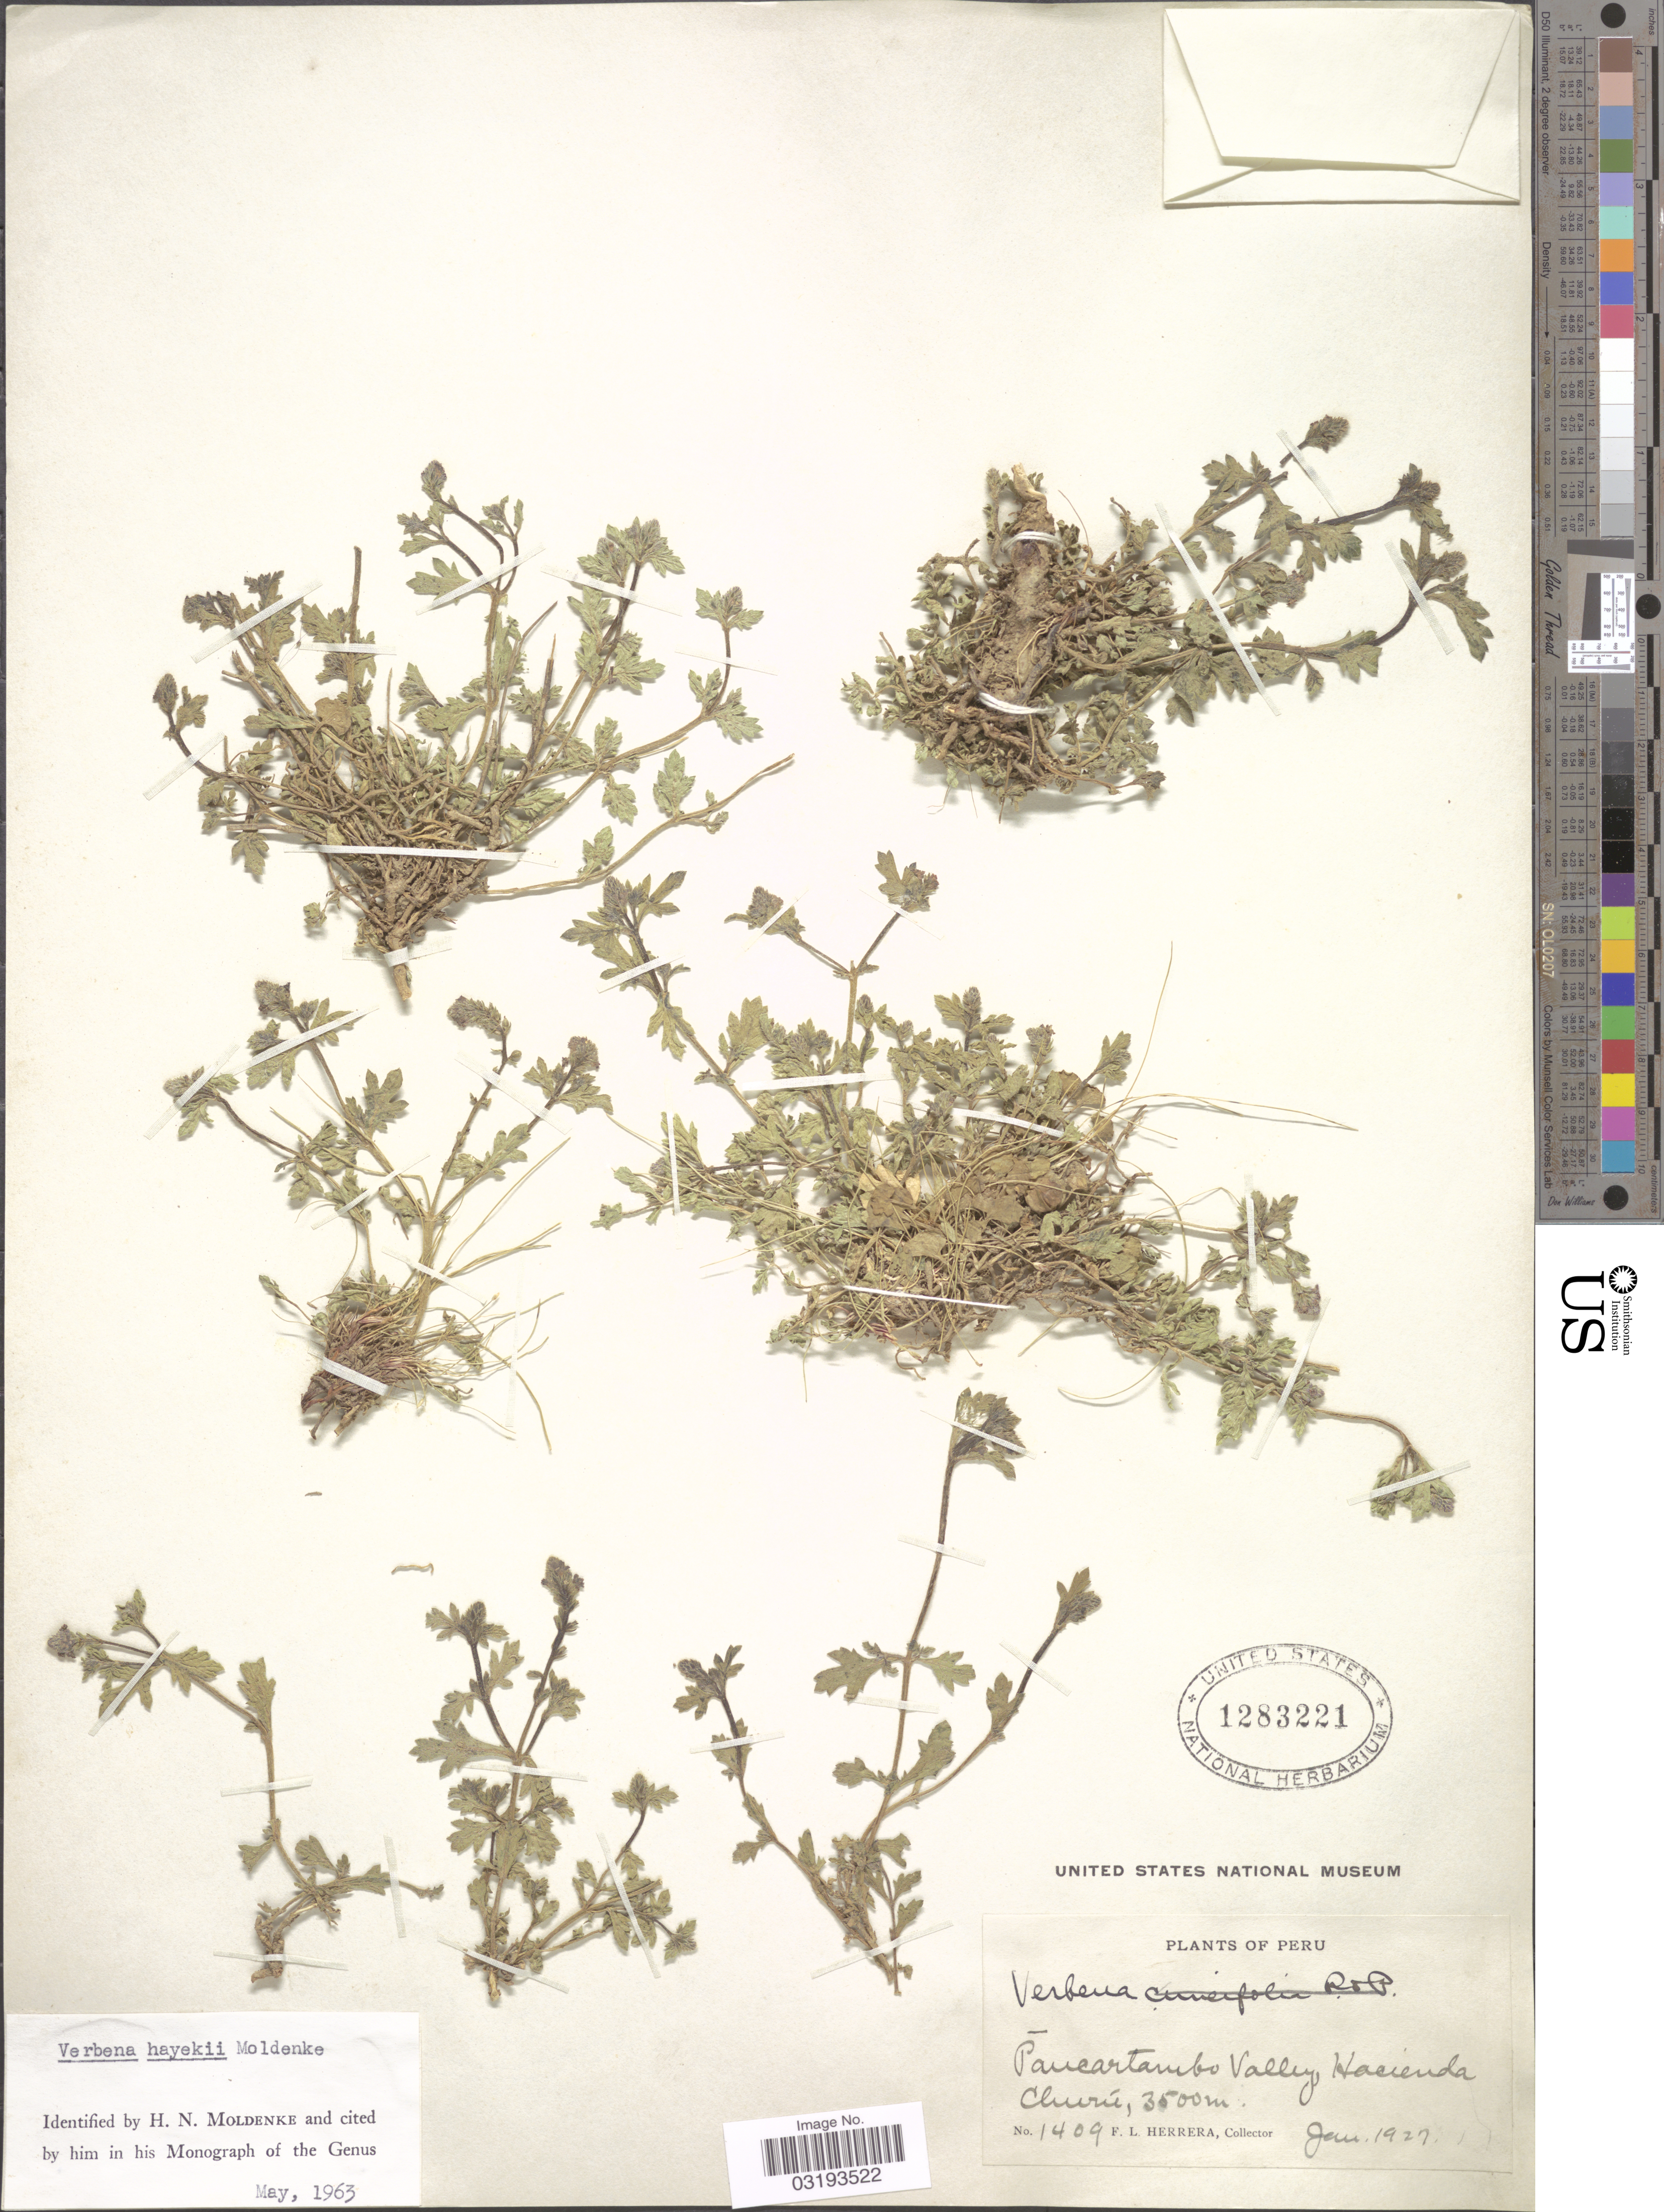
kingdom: Plantae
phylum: Tracheophyta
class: Magnoliopsida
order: Lamiales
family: Verbenaceae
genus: Verbena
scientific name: Verbena hayekii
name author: Moldenke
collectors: F. L. Herrera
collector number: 1409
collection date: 1927-01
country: Peru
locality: Paucartambo Valley, Hacienda Churú.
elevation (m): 3500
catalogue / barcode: US 1283221